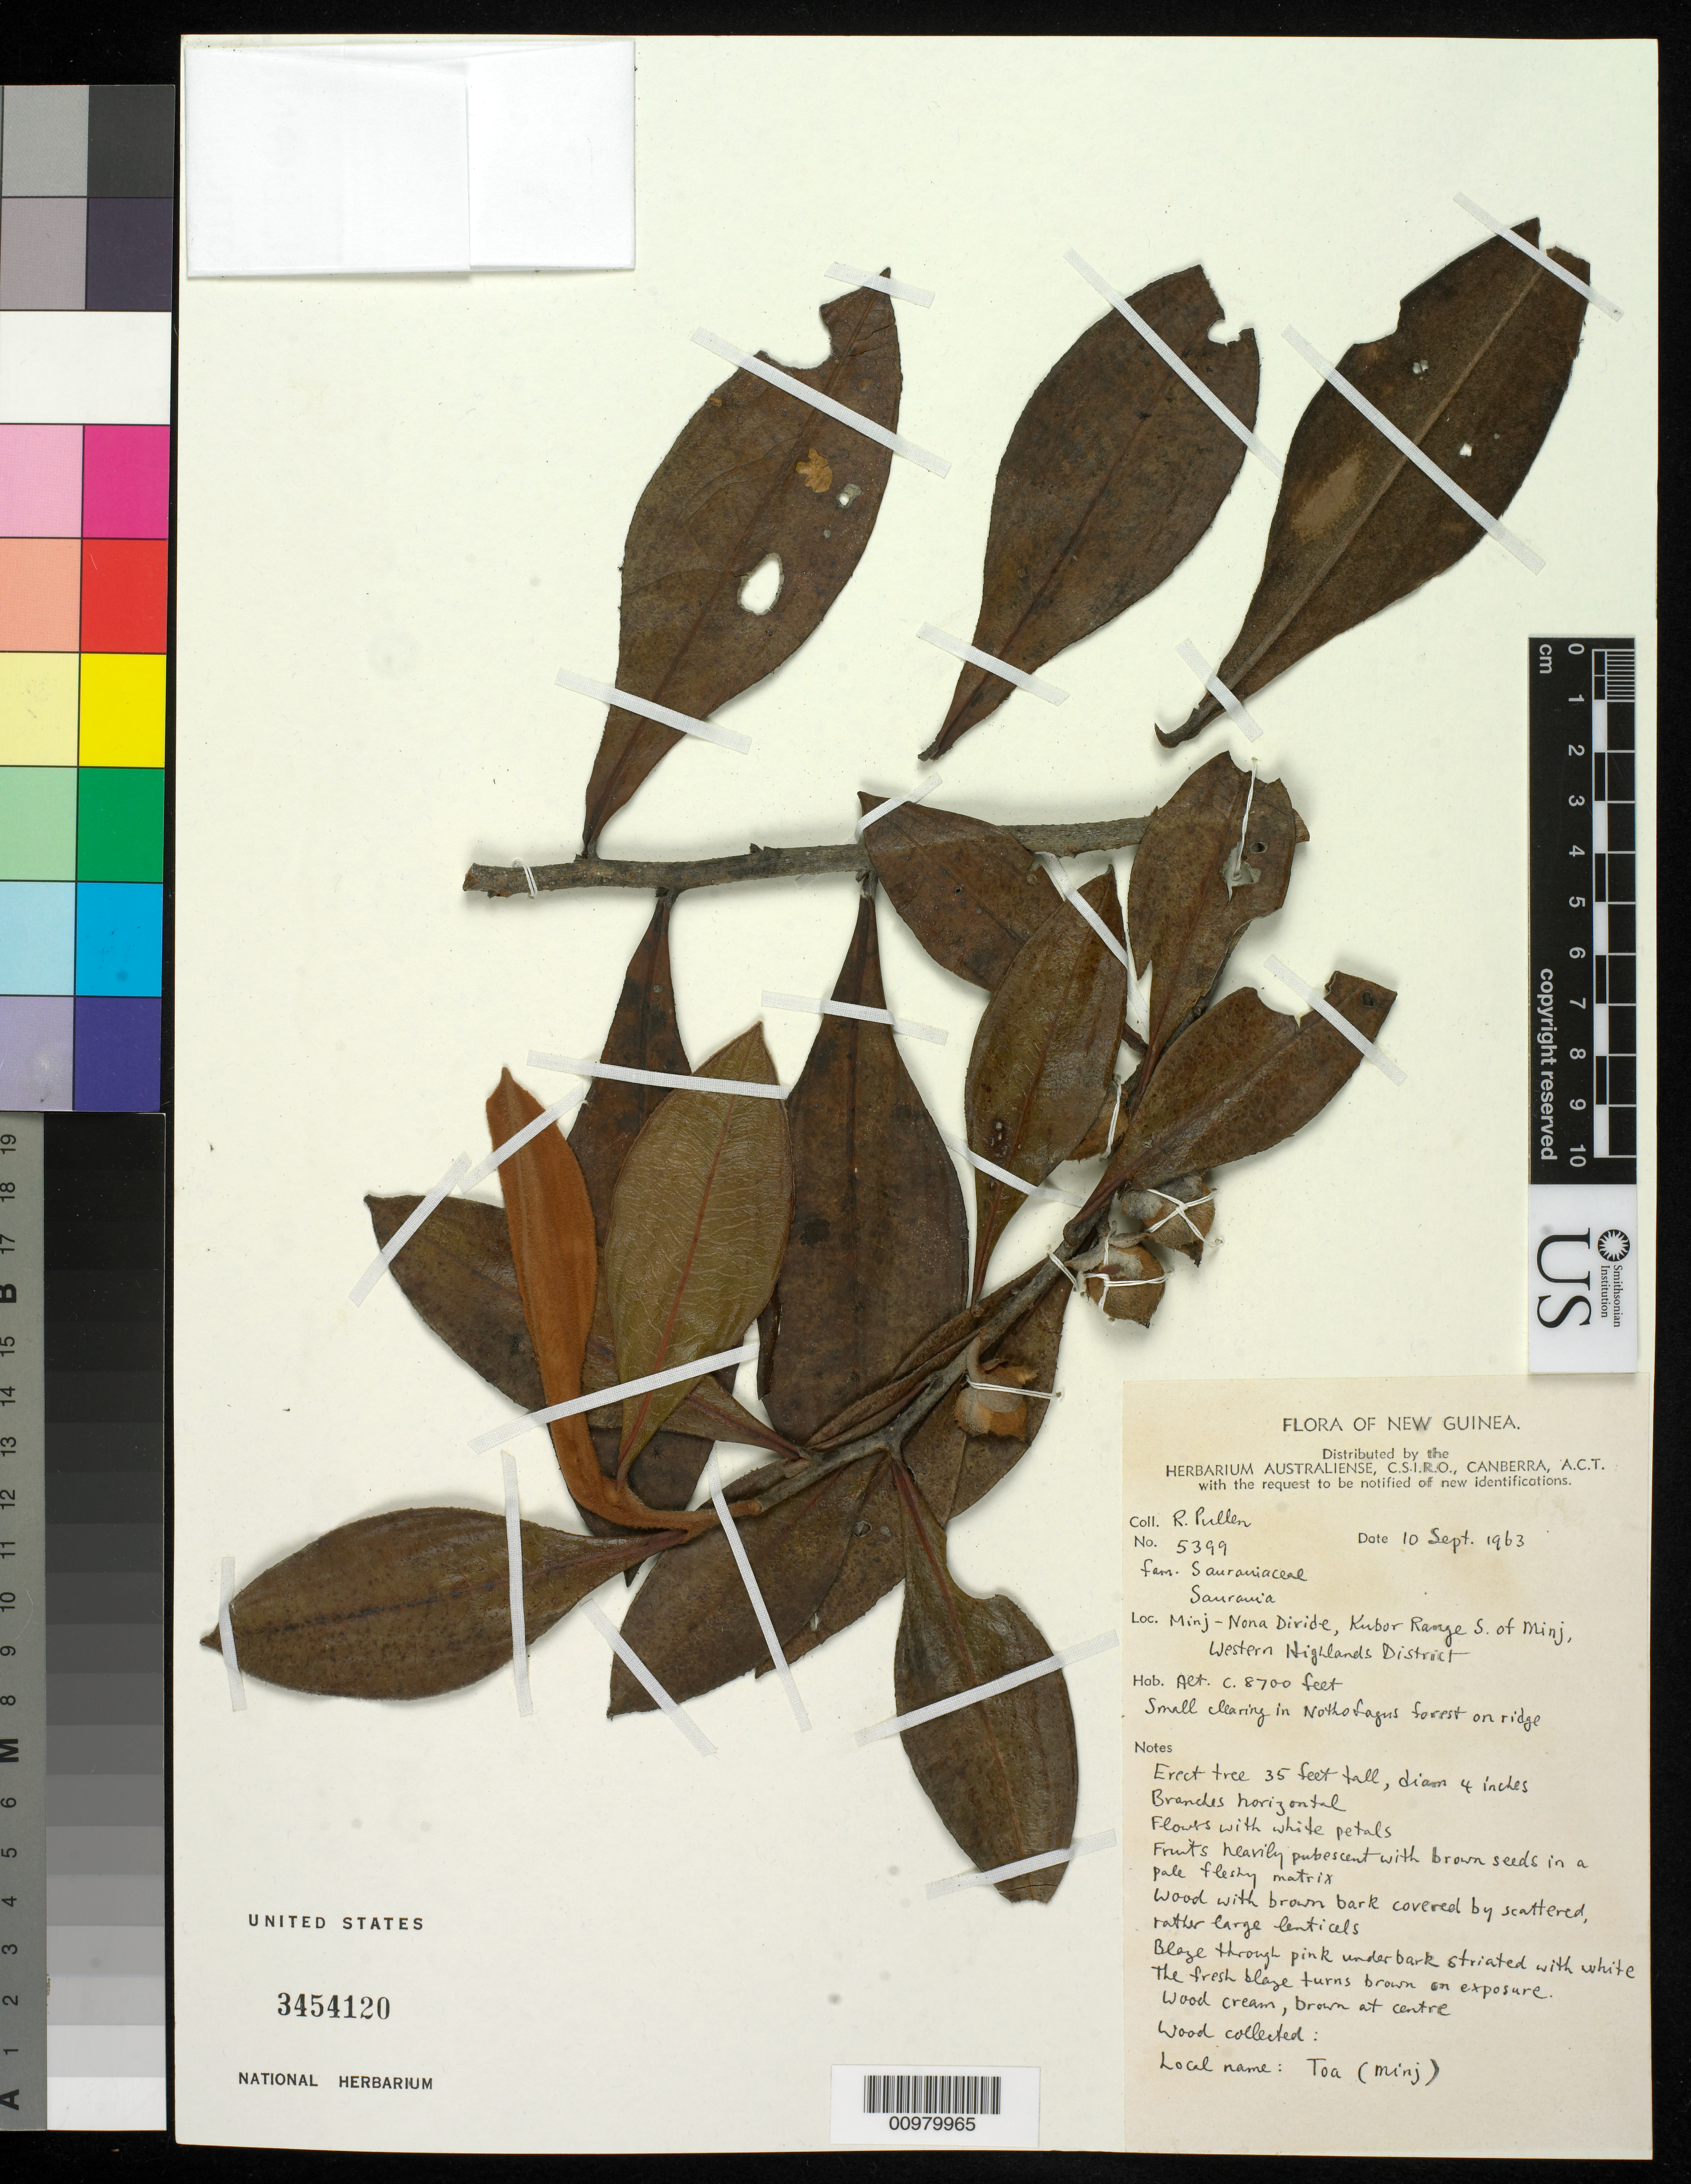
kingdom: Plantae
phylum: Tracheophyta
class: Magnoliopsida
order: Ericales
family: Pentaphylacaceae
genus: Archboldiodendron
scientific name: Archboldiodendron calosericeum subsp. merrillianum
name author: (Kobuski) W.R. Barker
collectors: R. Pullen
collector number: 5399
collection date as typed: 10 Sep 1963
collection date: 1963-09-10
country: Papua New Guinea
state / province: Western Highlands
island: New Guinea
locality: Minj-Nona Divide, Kubor Range S. of Ming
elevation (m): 2652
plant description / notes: Cited by W.R. Barker in Brunonia 3(1): 54. 1980.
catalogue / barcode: US 3454120